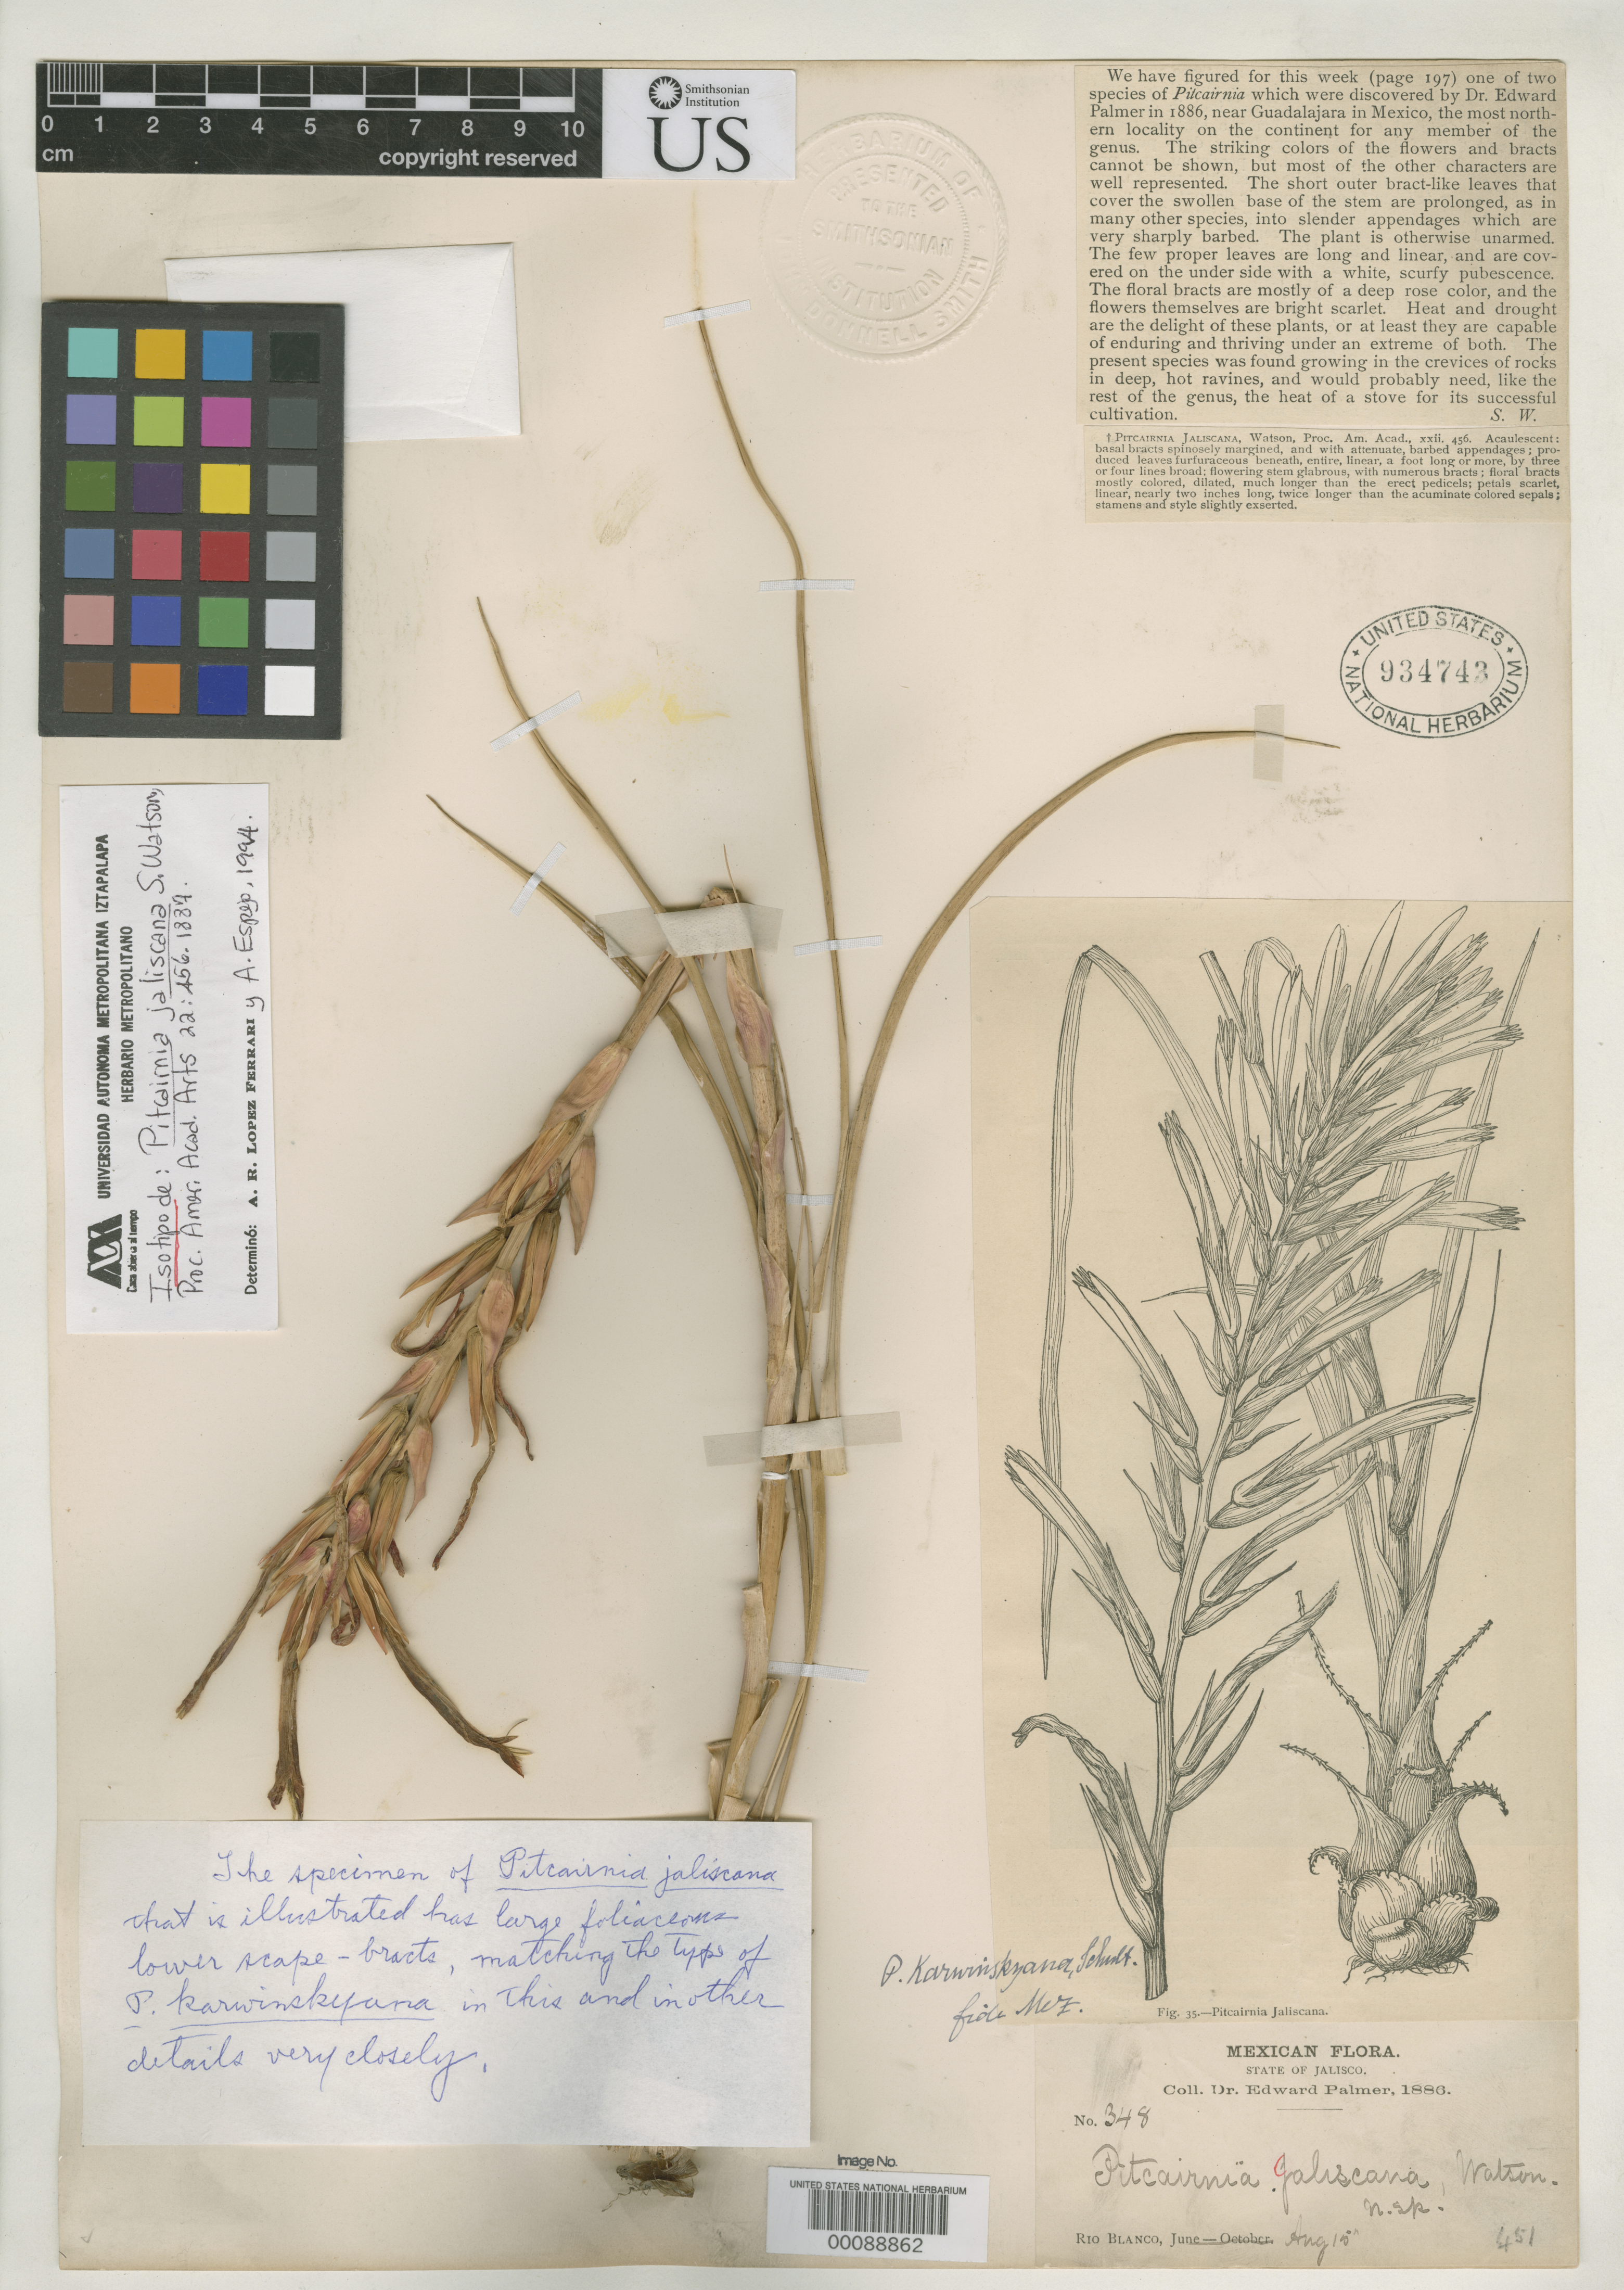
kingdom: Plantae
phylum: Tracheophyta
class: Liliopsida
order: Poales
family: Bromeliaceae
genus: Pitcairnia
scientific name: Pitcairnia jaliscana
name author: S. Watson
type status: Isotype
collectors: E. Palmer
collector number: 348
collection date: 1886-06/1886-10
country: Mexico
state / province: Jalisco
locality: Rio Blanco.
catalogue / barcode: US 934743